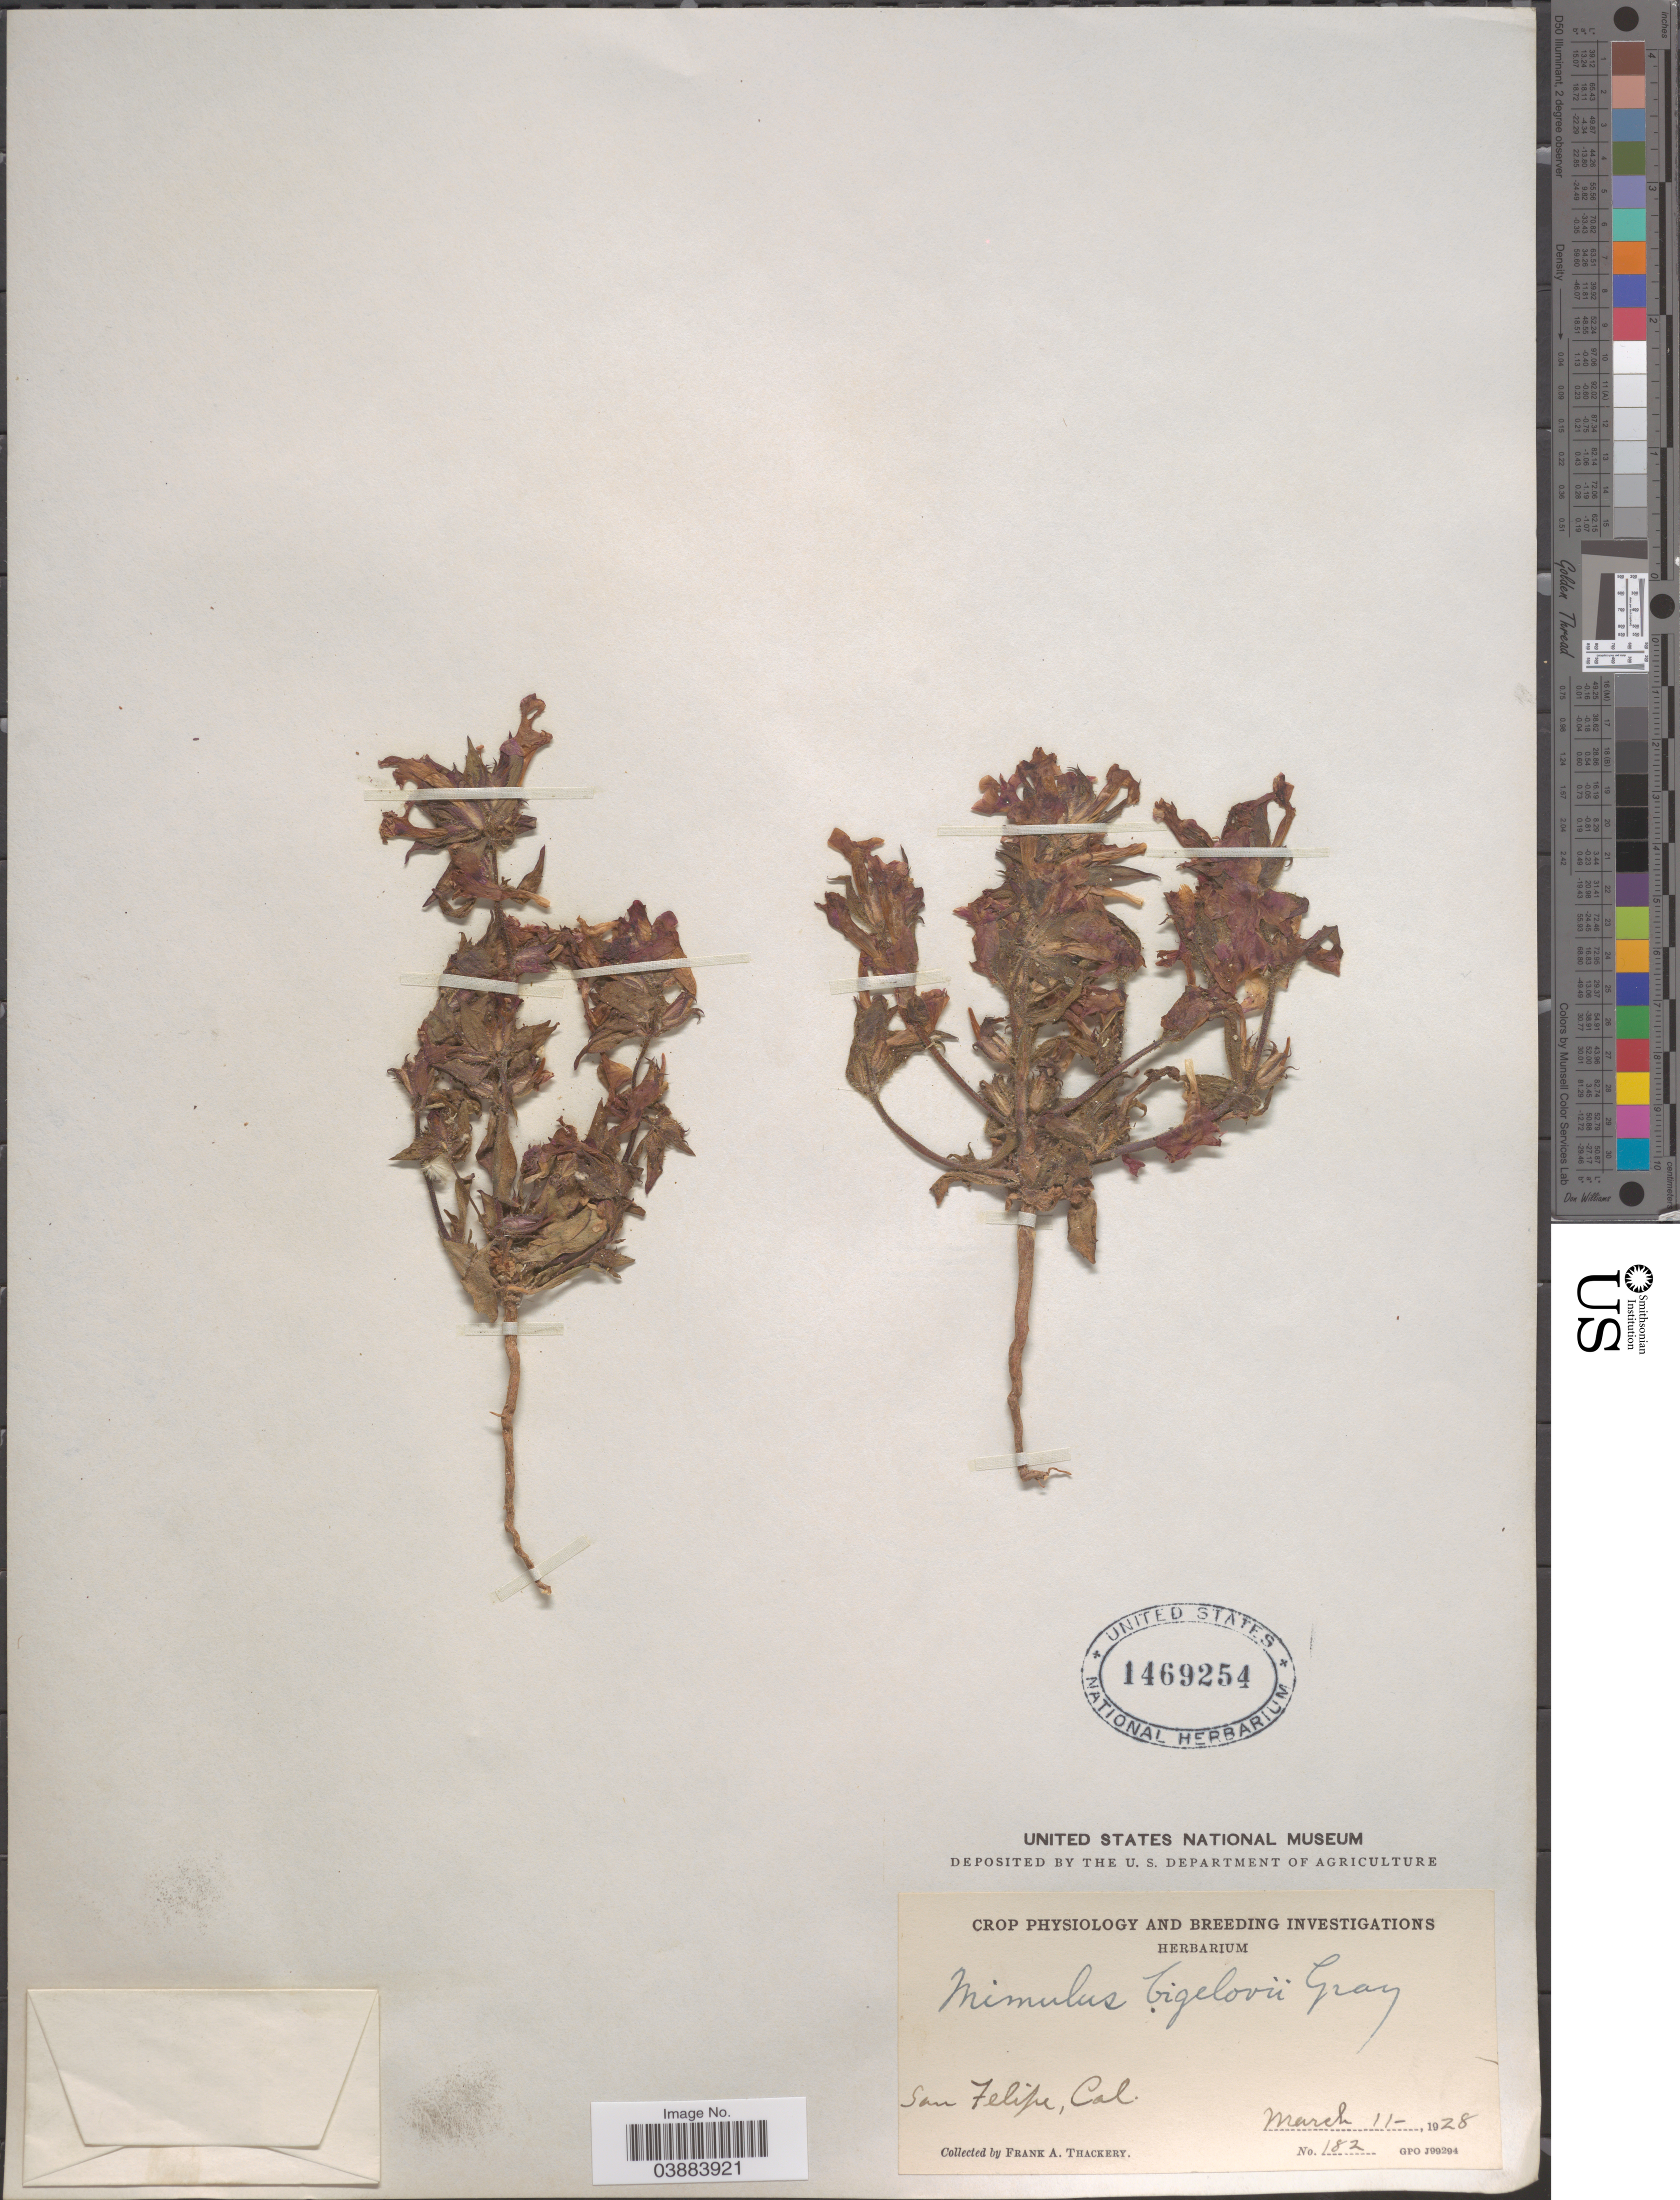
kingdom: Plantae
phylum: Tracheophyta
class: Magnoliopsida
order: Lamiales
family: Phrymaceae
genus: Eunanus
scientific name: Eunanus bigelovii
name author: A. Gray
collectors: F. Thackery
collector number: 182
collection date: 1928-03-11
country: United States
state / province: California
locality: San Felipe.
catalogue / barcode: US 1469254